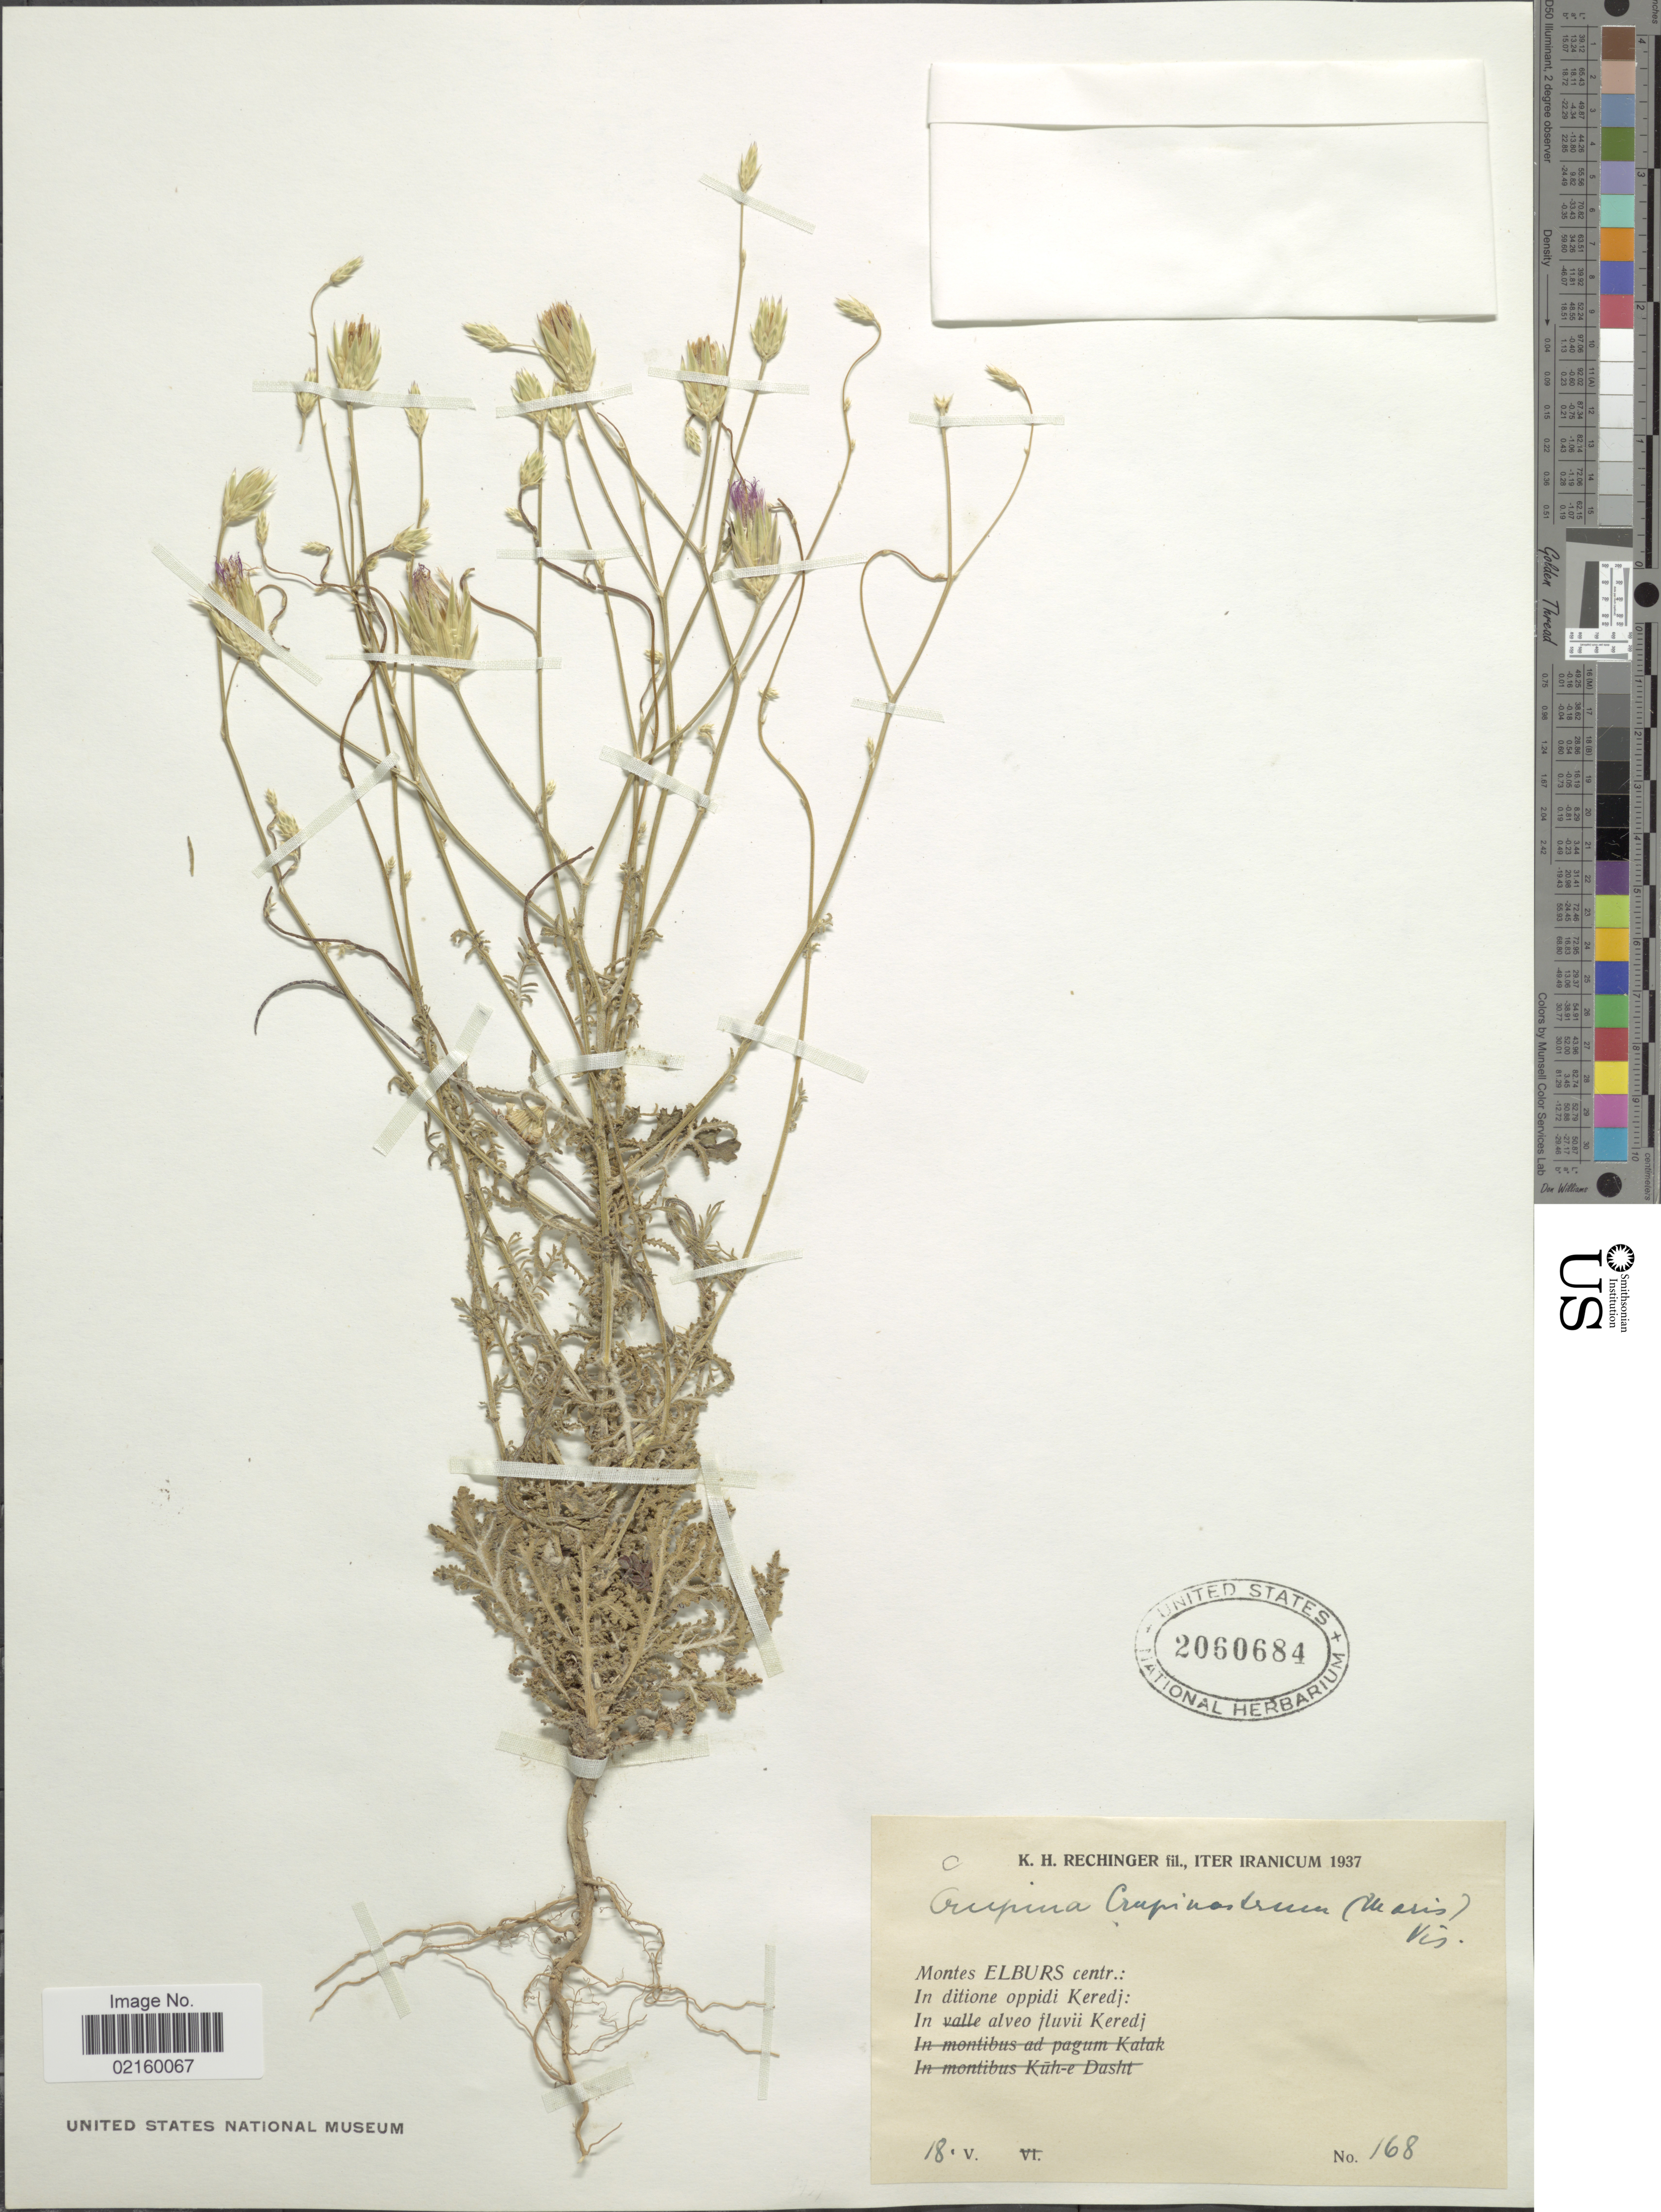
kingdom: Plantae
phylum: Tracheophyta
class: Magnoliopsida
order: Asterales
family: Asteraceae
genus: Crupina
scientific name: Crupina crupinastrum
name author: (Moris)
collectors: K. H. Rechinger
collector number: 168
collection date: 1937-05-18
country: Iran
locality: Iranicum, Montes Elburs centr., ditione oppidi Keredj, alveo fluvii Keredj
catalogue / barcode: US 2060684